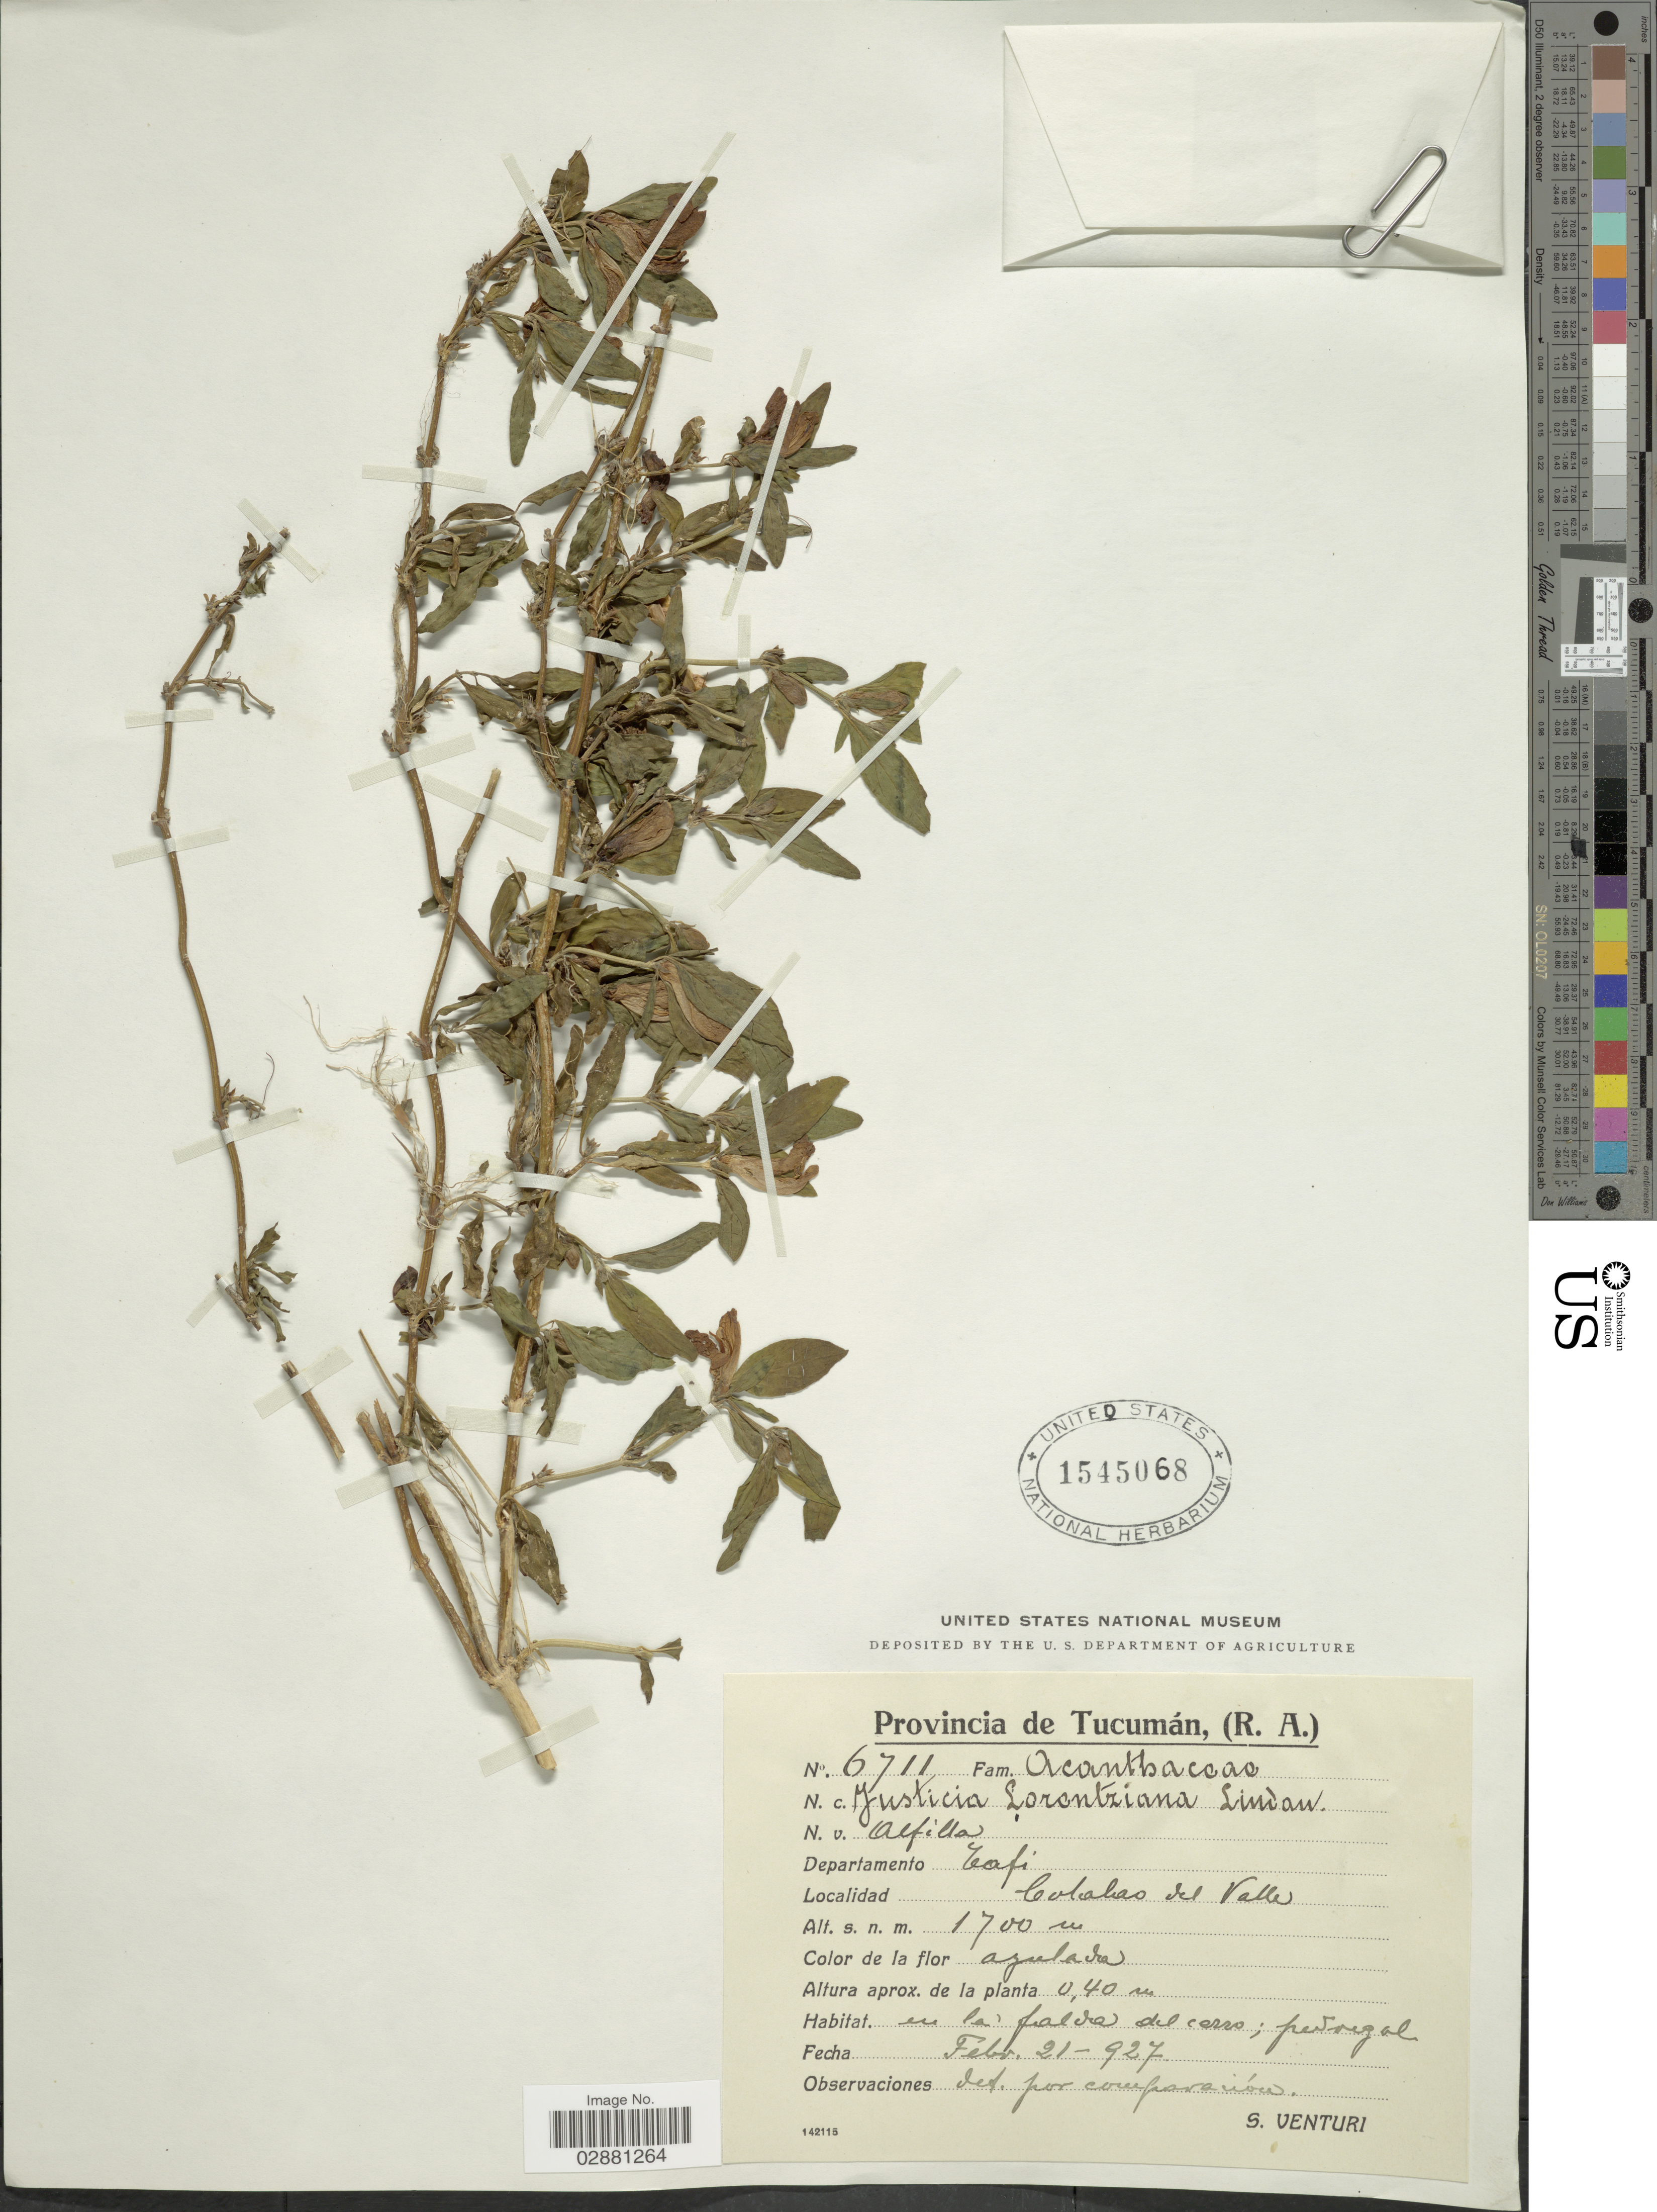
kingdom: Plantae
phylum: Tracheophyta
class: Magnoliopsida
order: Lamiales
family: Acanthaceae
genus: Justicia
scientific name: Justicia tweediana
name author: (Nees) Griseb.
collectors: S. Venturi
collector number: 6711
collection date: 1927-02-21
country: Argentina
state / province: Tucuman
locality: Provincia de Tucumán, (R. A.), Departamento Tafi, Colalao del Valle.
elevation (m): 1700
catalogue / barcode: US 1545068